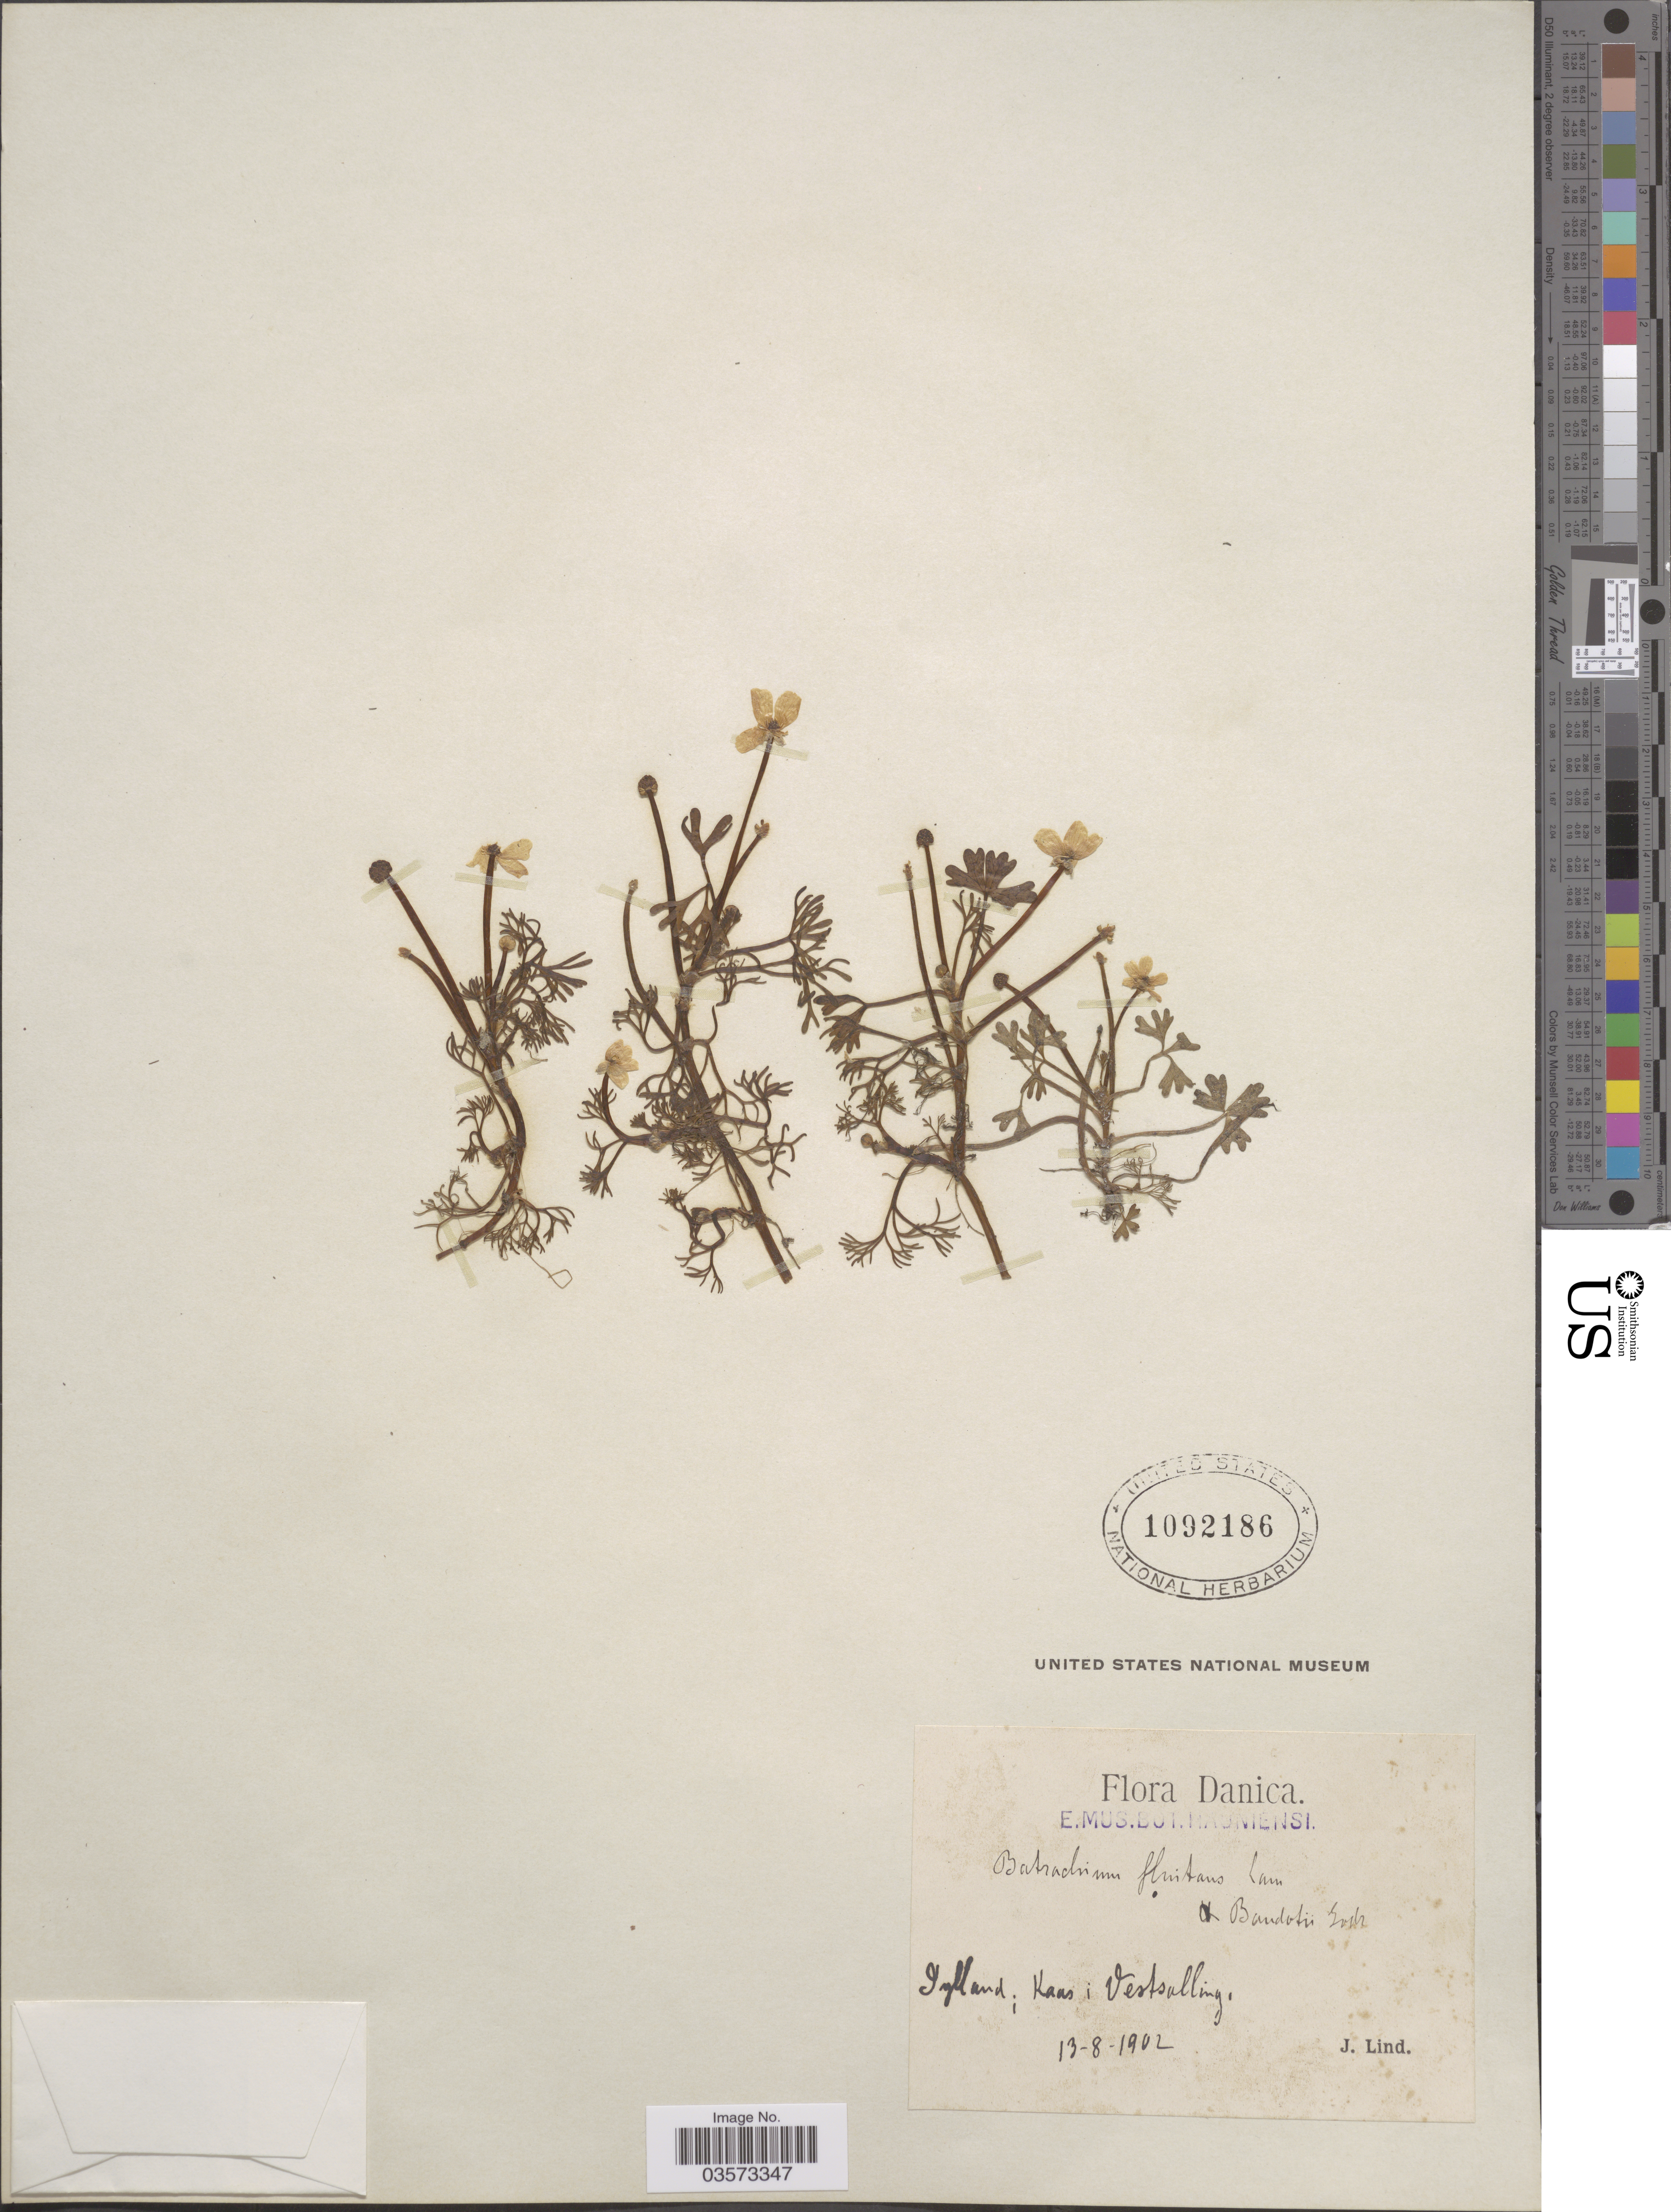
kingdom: Plantae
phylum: Tracheophyta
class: Magnoliopsida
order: Ranunculales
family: Ranunculaceae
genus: Ranunculus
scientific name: Ranunculus fluitans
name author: Lam.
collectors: J. Lind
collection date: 1902-08-13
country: Denmark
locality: Danica. Tylland; Kaas i Vestsalling.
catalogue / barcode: US 1092186